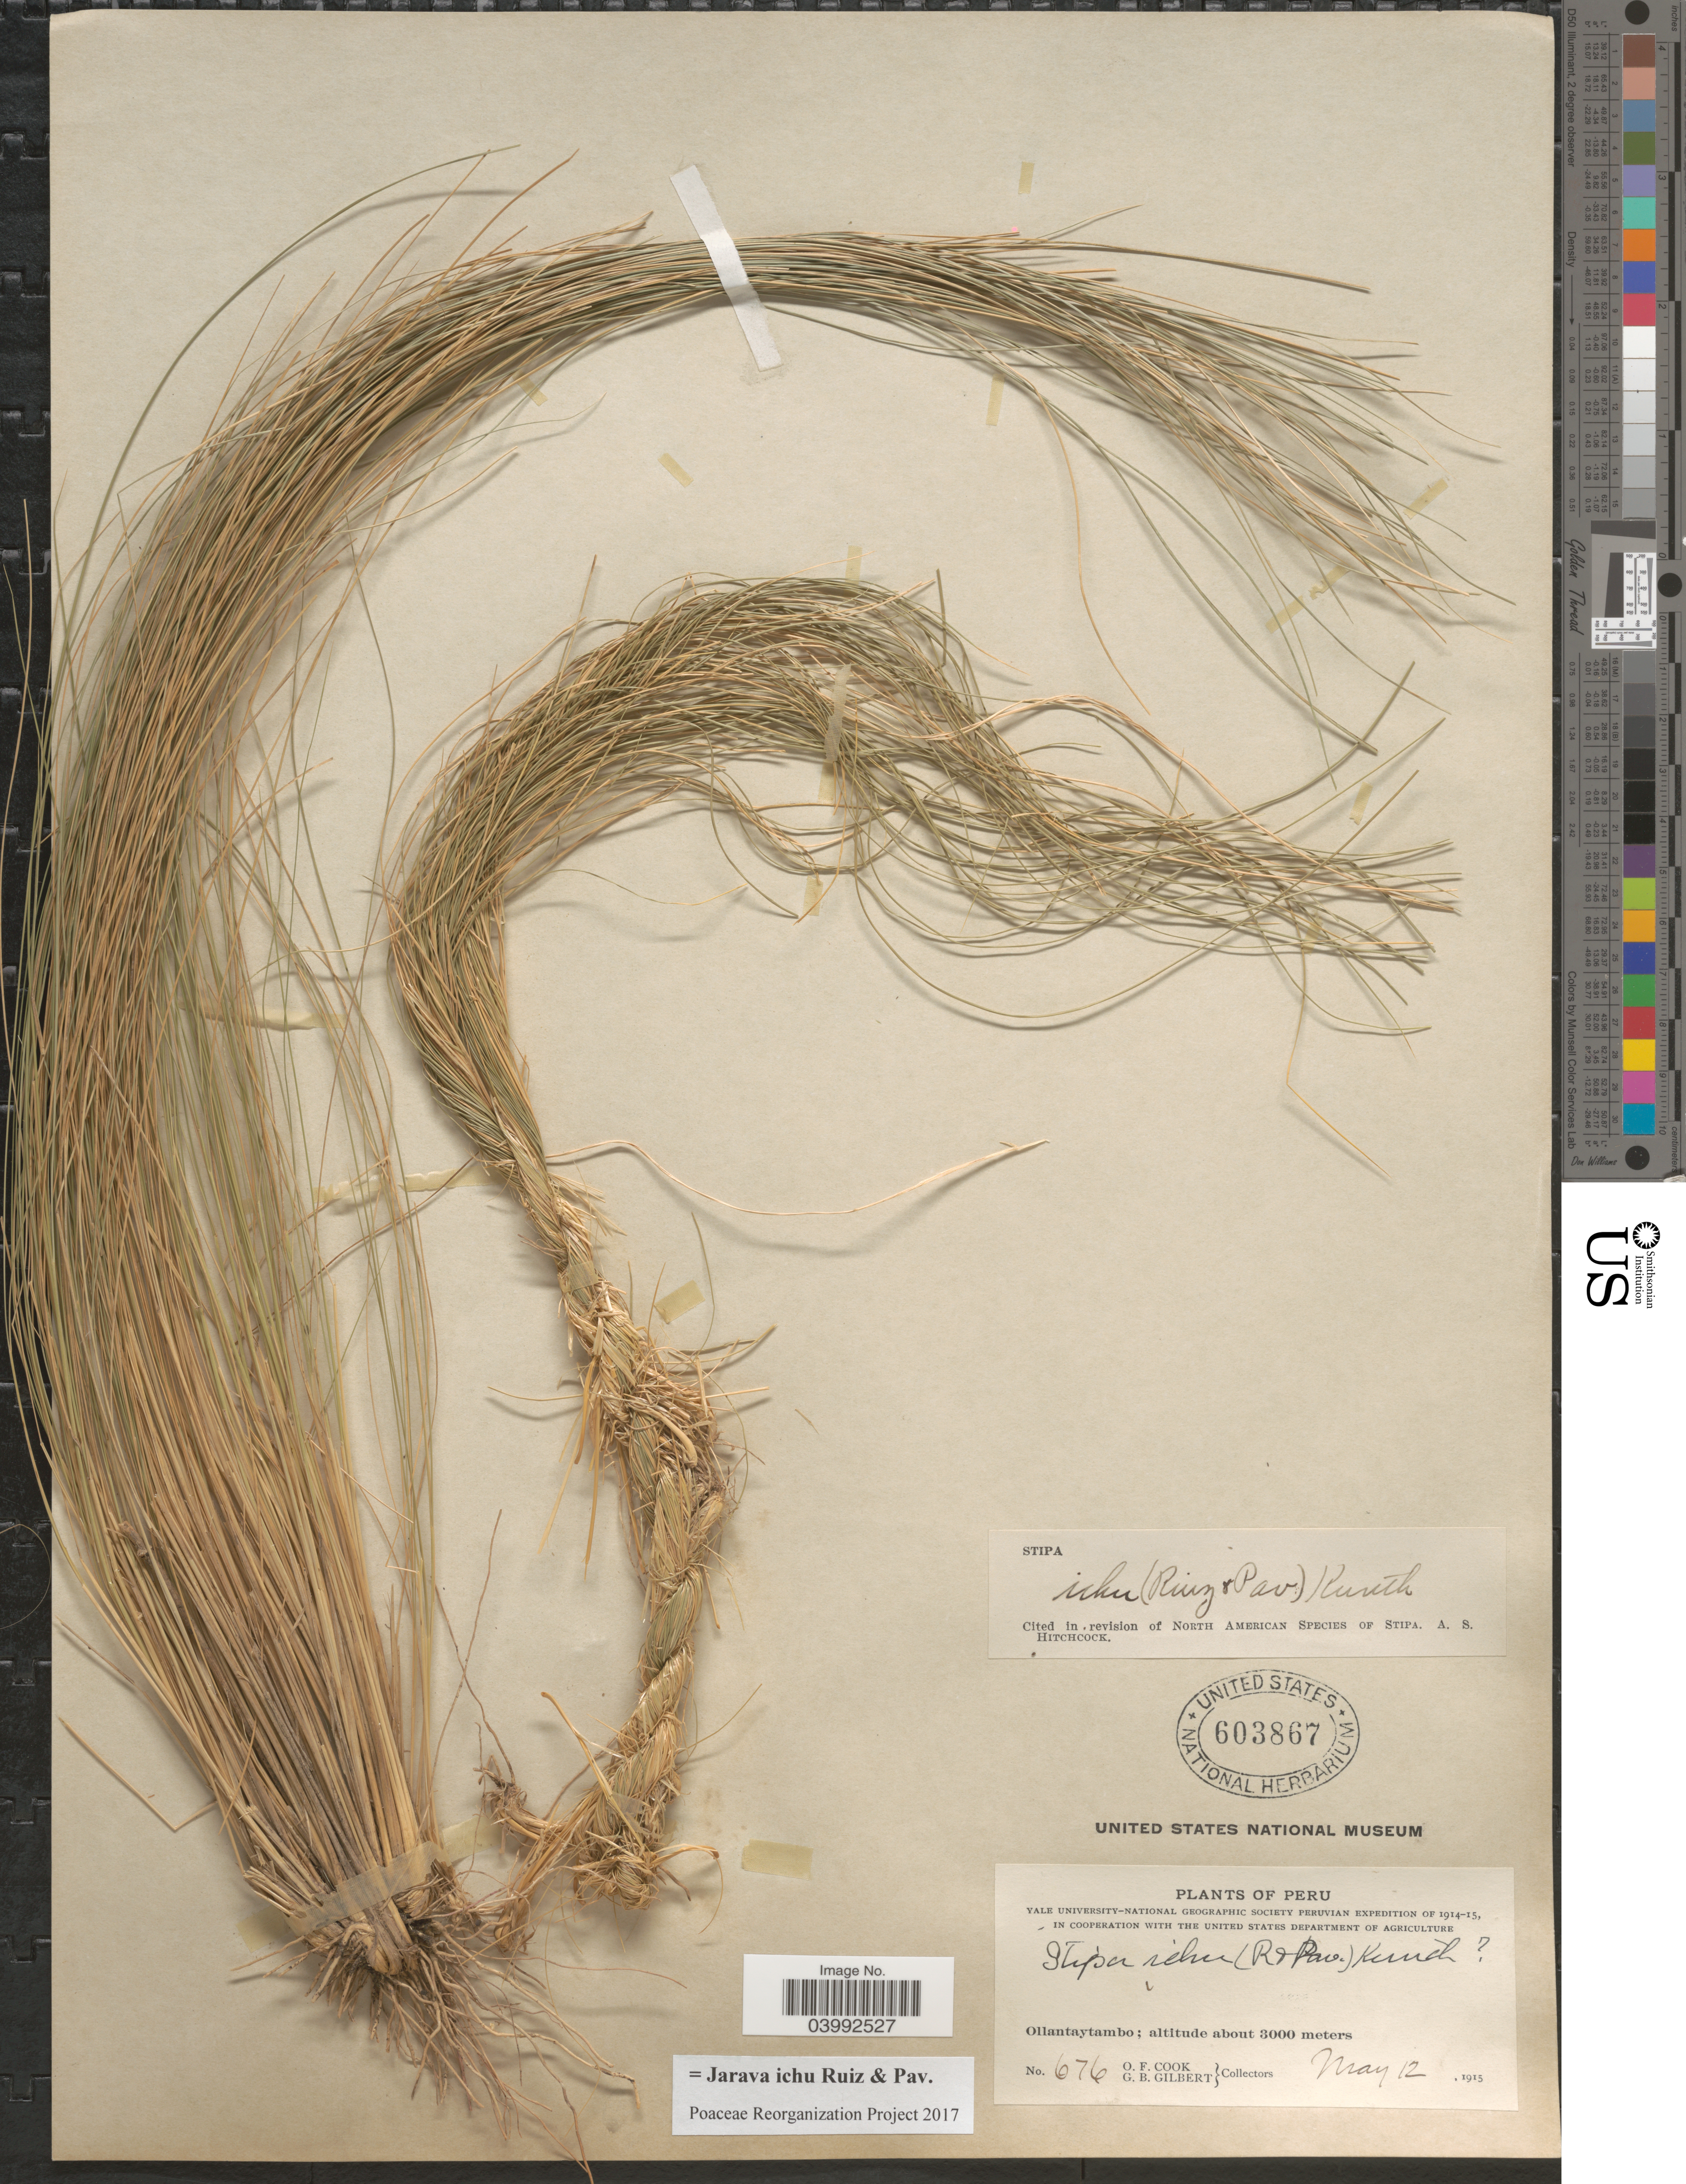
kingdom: Plantae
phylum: Tracheophyta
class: Liliopsida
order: Poales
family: Poaceae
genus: Jarava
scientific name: Jarava ichu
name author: Ruiz & Pav.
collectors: O. F. Cook & G. B. Gilbert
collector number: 676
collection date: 1915-05-12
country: Peru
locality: Ollantaytambo.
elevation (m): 3000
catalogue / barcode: US 603867